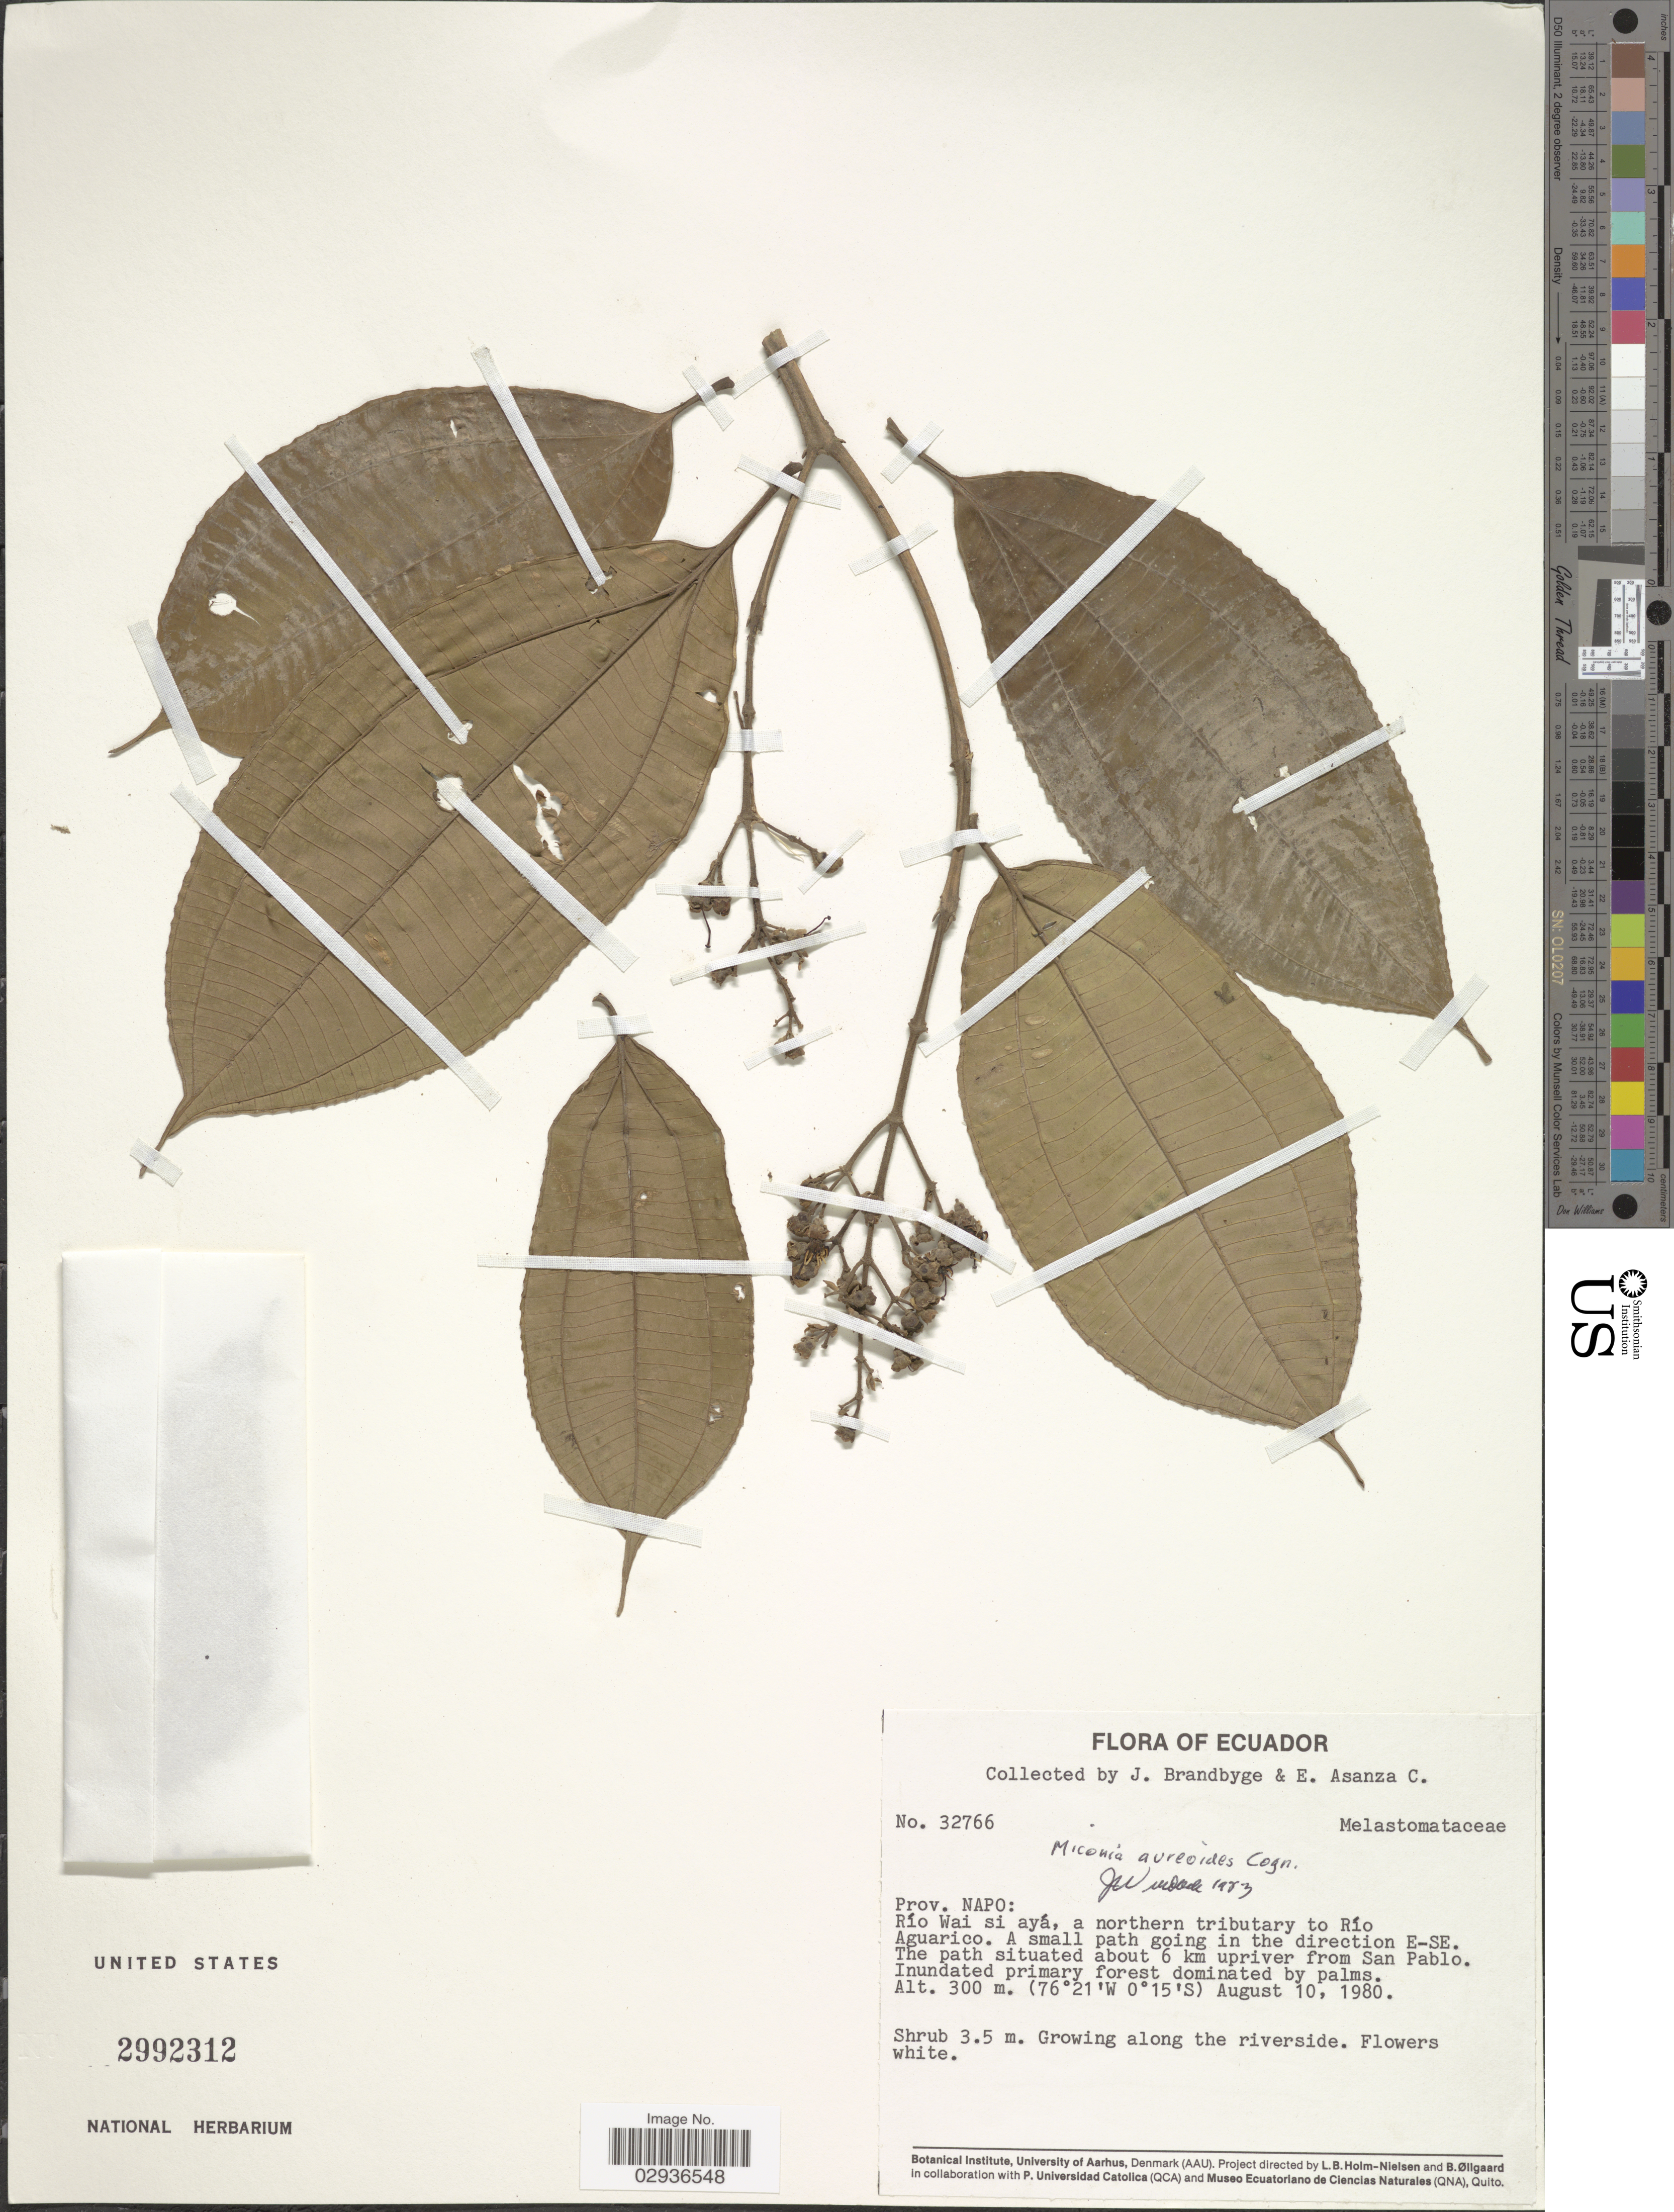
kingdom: Plantae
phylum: Tracheophyta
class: Magnoliopsida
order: Myrtales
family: Melastomataceae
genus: Miconia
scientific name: Miconia aureoides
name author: Cogn.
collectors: J. Brandbyge & E. Asanza C.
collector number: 32766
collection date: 1980-08-10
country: Ecuador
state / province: Napo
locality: Río Wai si ayá, a northern tributary to Río Aguarico. A small path going in the direction E-SE. The path situated about 6 km upriver from San Pablo.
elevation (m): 300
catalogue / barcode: US 2992312